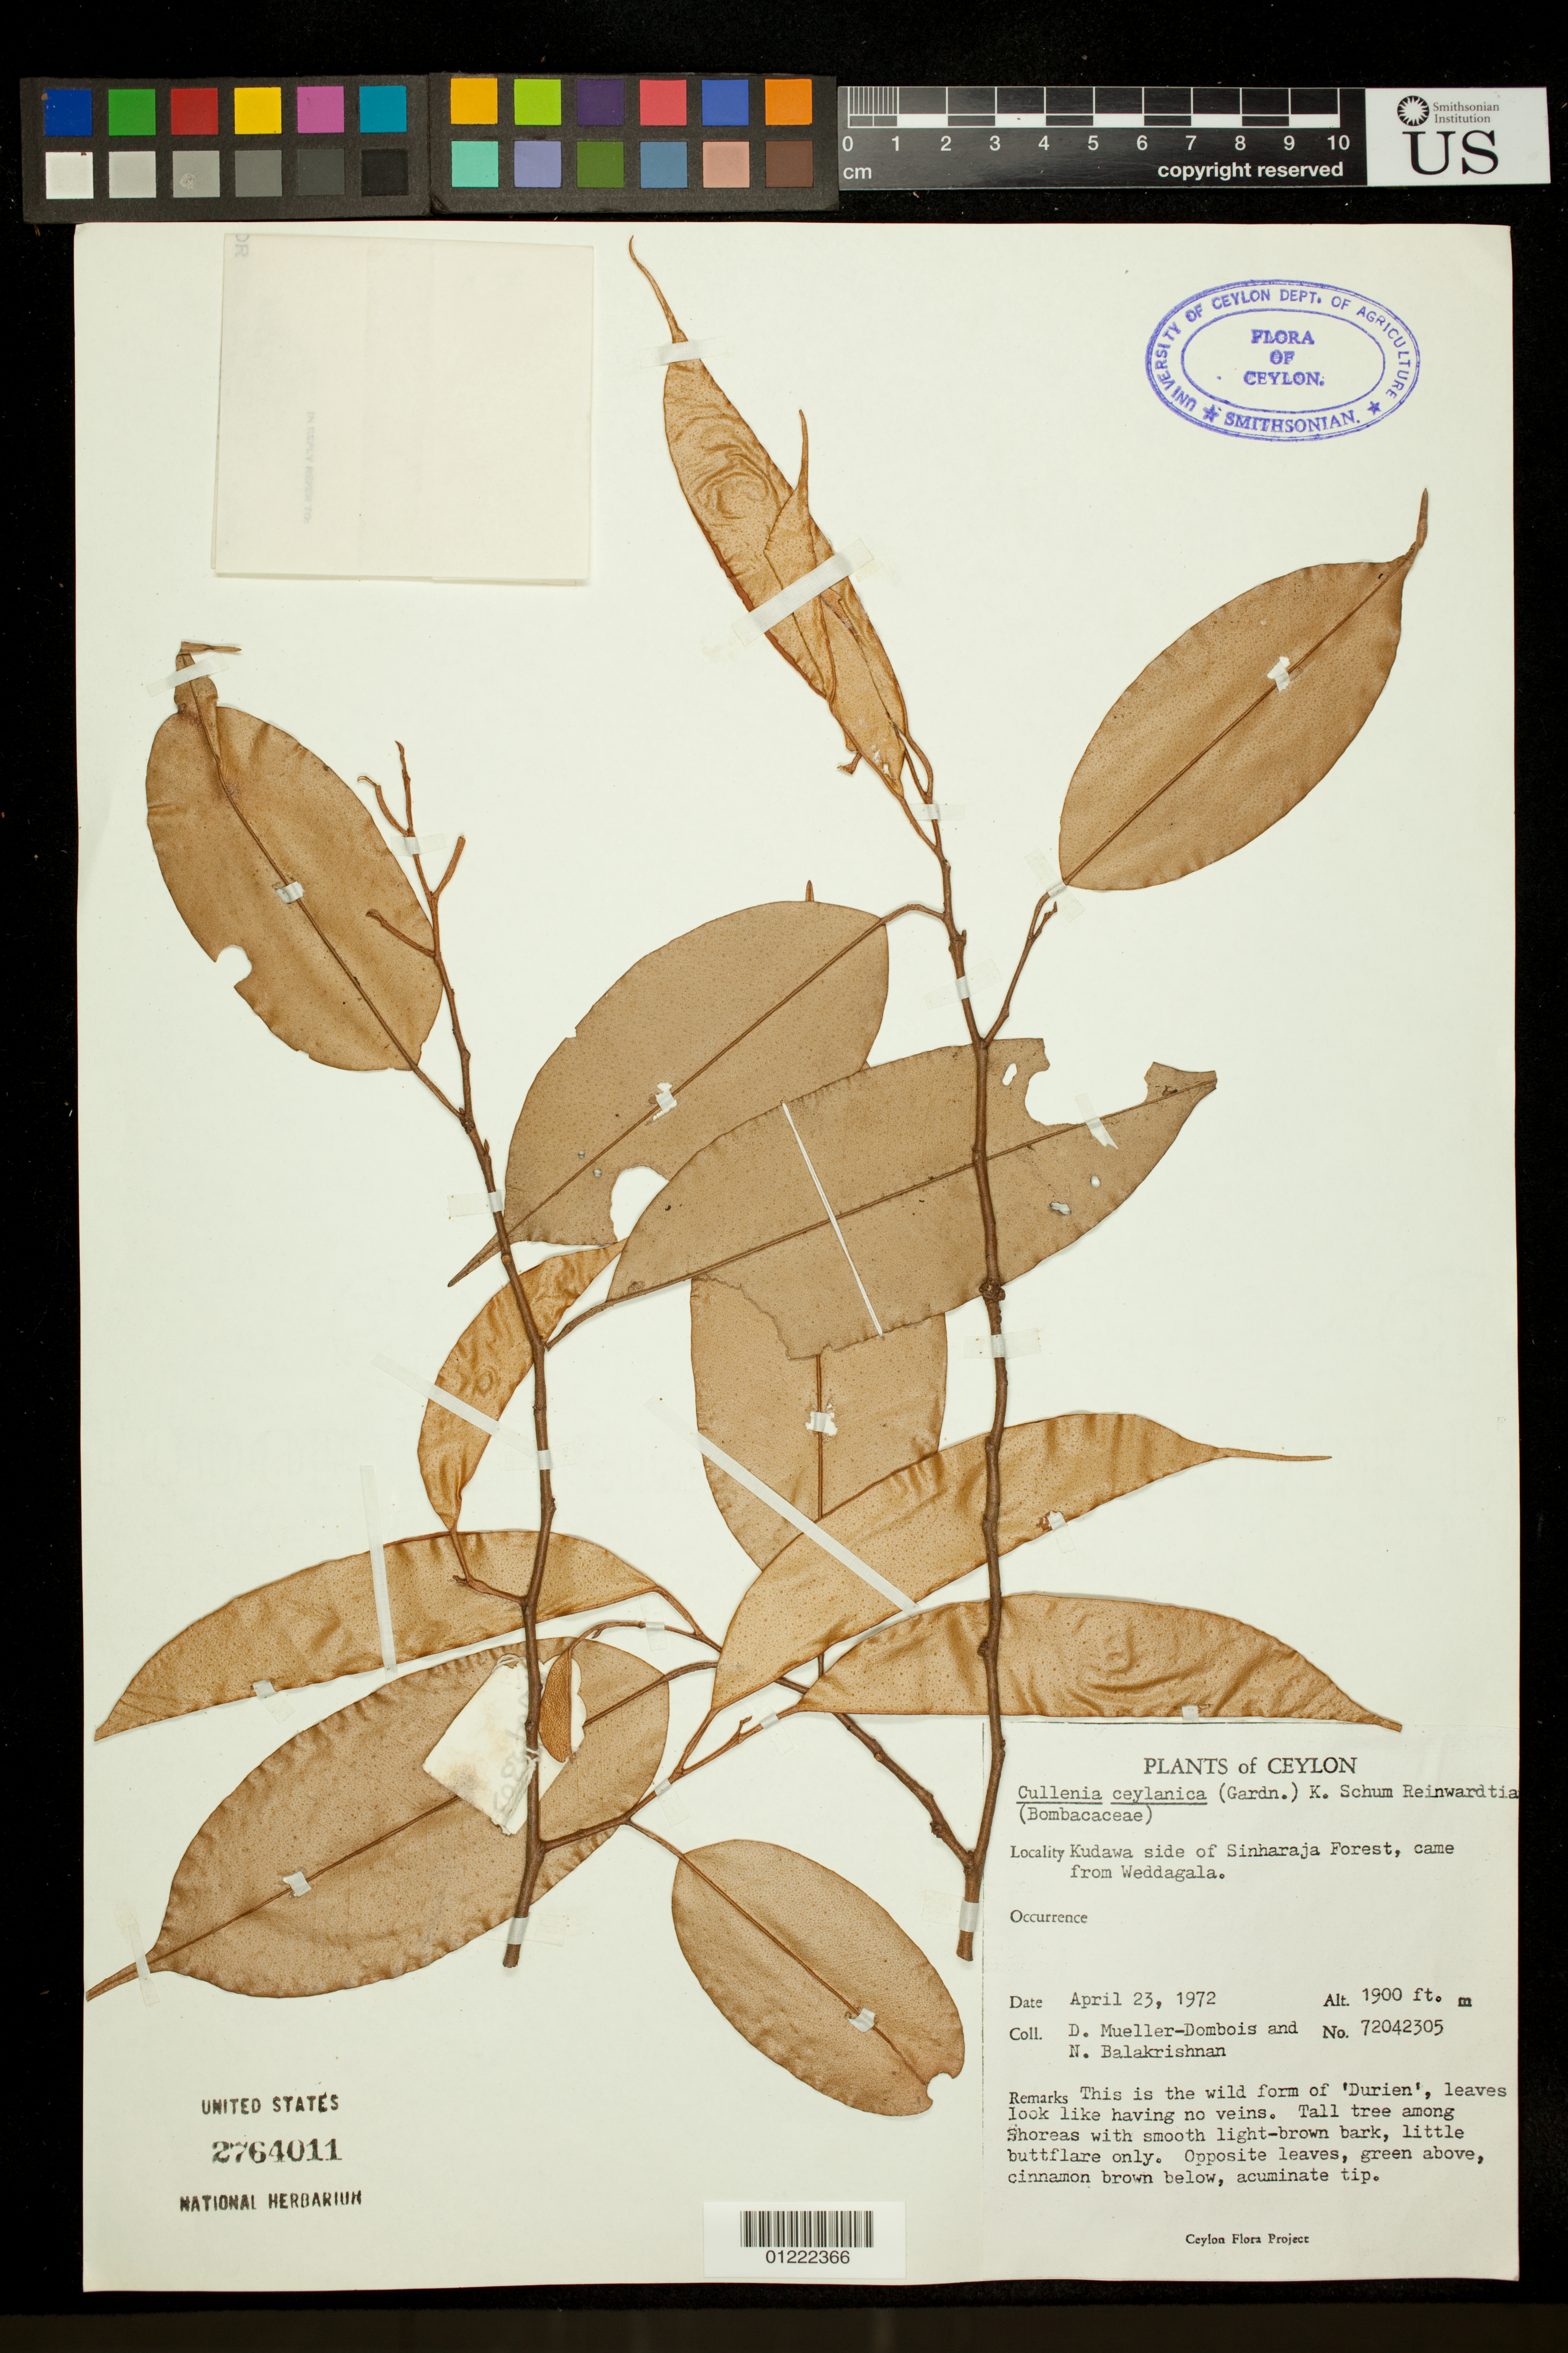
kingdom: Plantae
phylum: Tracheophyta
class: Magnoliopsida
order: Malvales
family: Malvaceae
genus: Cullenia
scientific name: Cullenia ceylanica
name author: (Gardner) K. Schum.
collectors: D. Mueller-Dombois & N. Balakrishnan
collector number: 72042305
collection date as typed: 4/23/1972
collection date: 1972-04-23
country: Sri Lanka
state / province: Sabaragamuwa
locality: Kudawa side of Sinharaja Forest, came from Weddagala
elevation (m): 579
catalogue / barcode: US 2764011